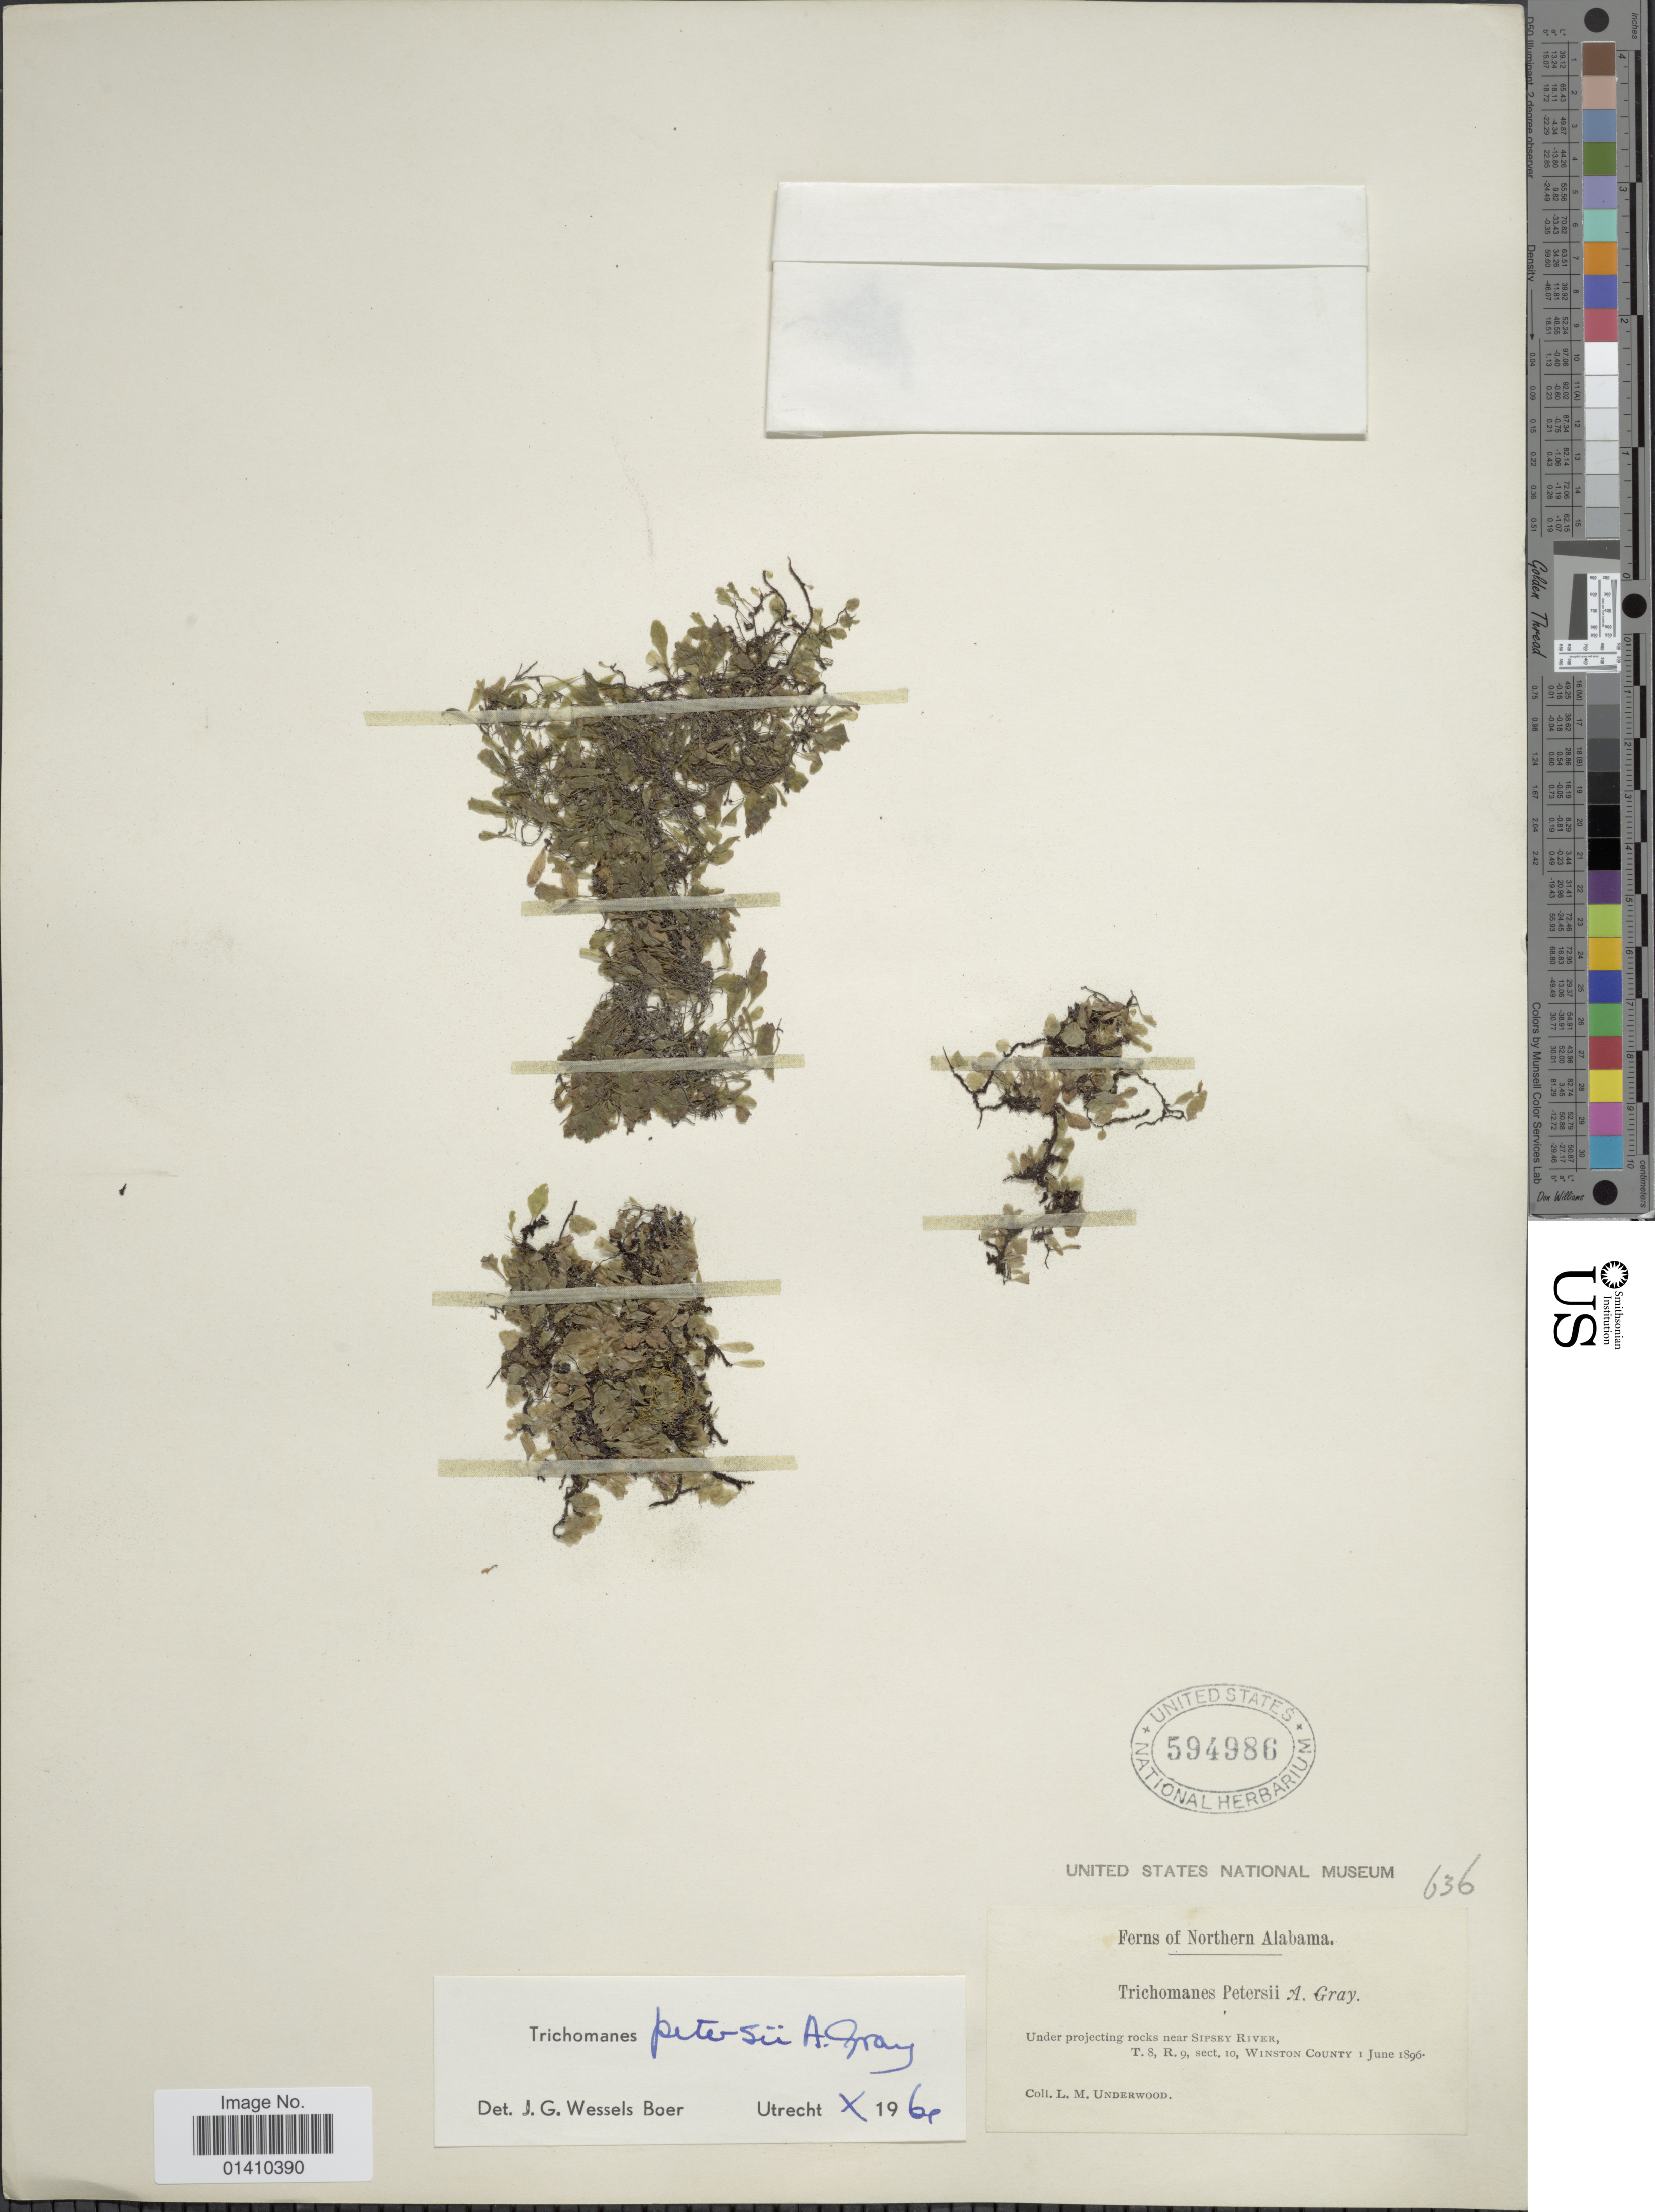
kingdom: Plantae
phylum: Tracheophyta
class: Polypodiopsida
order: Hymenophyllales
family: Hymenophyllaceae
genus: Didymoglossum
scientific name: Didymoglossum petersii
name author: (A. Gray) Copel.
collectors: L. M. Underwood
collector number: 636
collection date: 1896-06-01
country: United States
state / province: Alabama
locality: Northern Alabama. Under projecting rocks near Sipsey River,T.8, R.9. sect. 10, Winston County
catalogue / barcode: US 594986